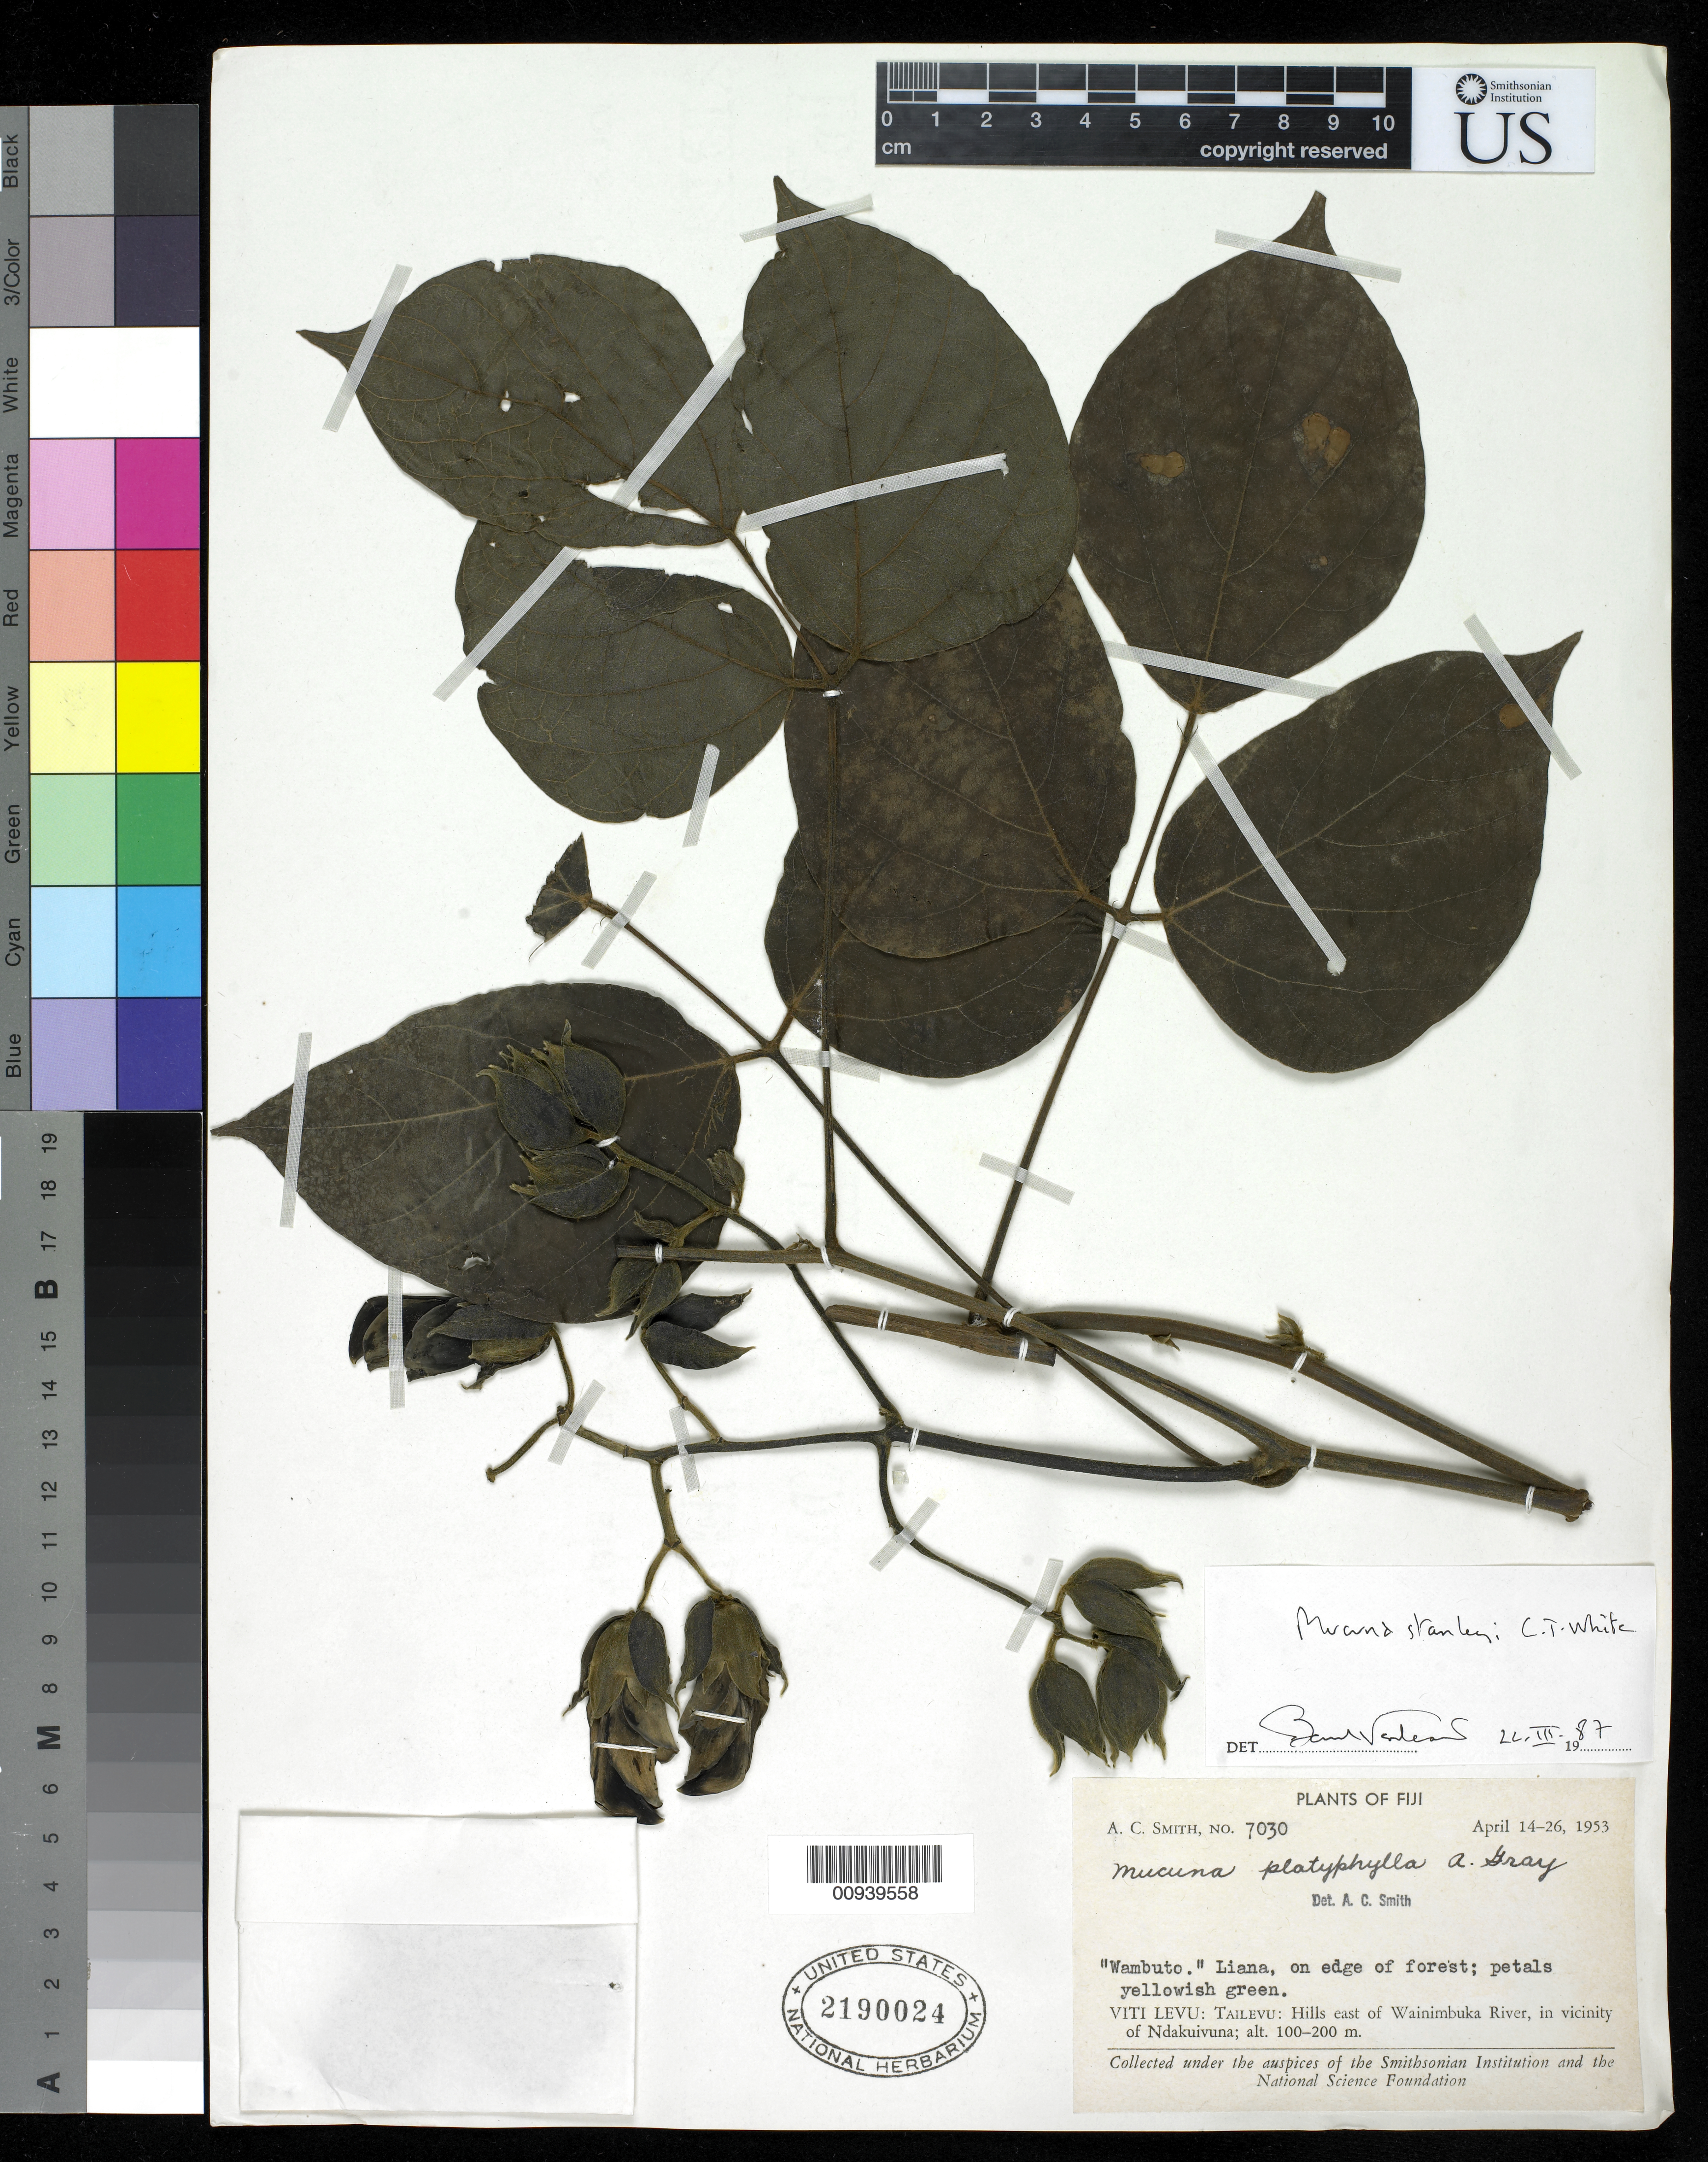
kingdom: Plantae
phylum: Tracheophyta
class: Magnoliopsida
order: Fabales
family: Fabaceae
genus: Mucuna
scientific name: Mucuna stanleyi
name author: C.T. White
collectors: C. A. Smith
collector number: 7030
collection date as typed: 14 Apr 1953 to 26 Apr 1953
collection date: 1953-04-14/1953-04-26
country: Fiji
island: Viti Levu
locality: Tailevu: Hills east of Wainimbuka River, in vicinity of Ndakuivuna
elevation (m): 100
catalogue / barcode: US 2190024